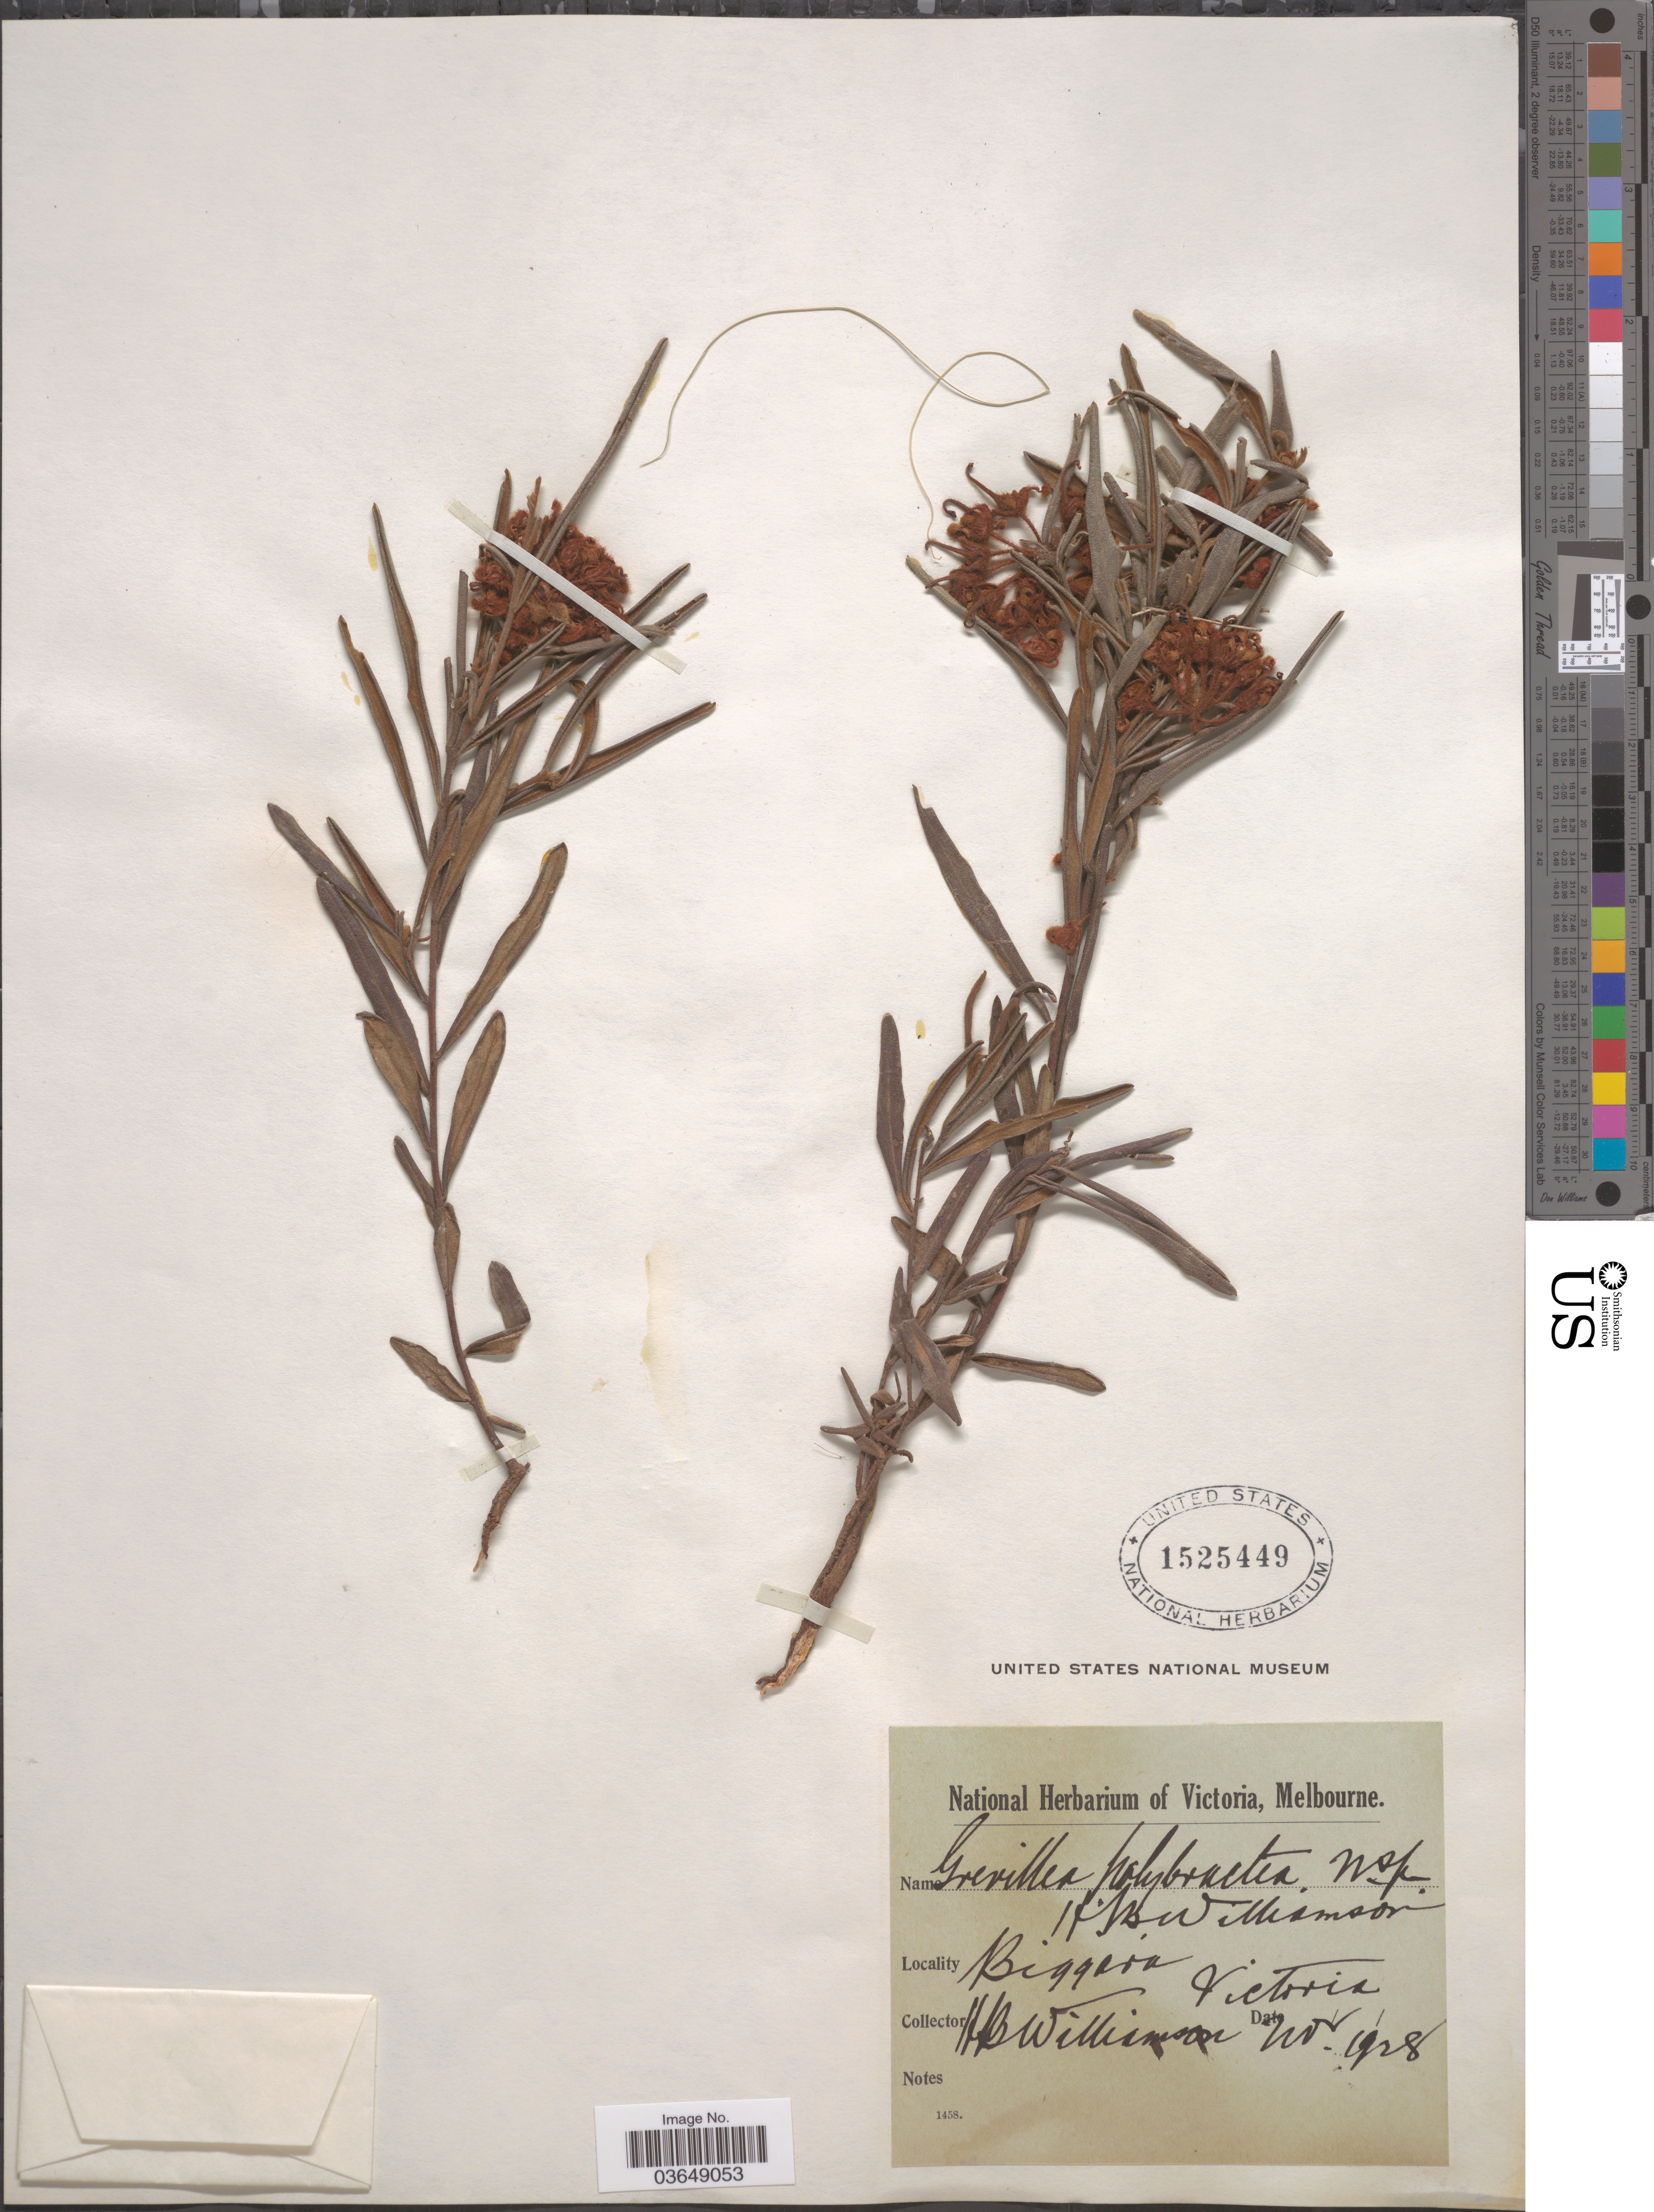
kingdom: Plantae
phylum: Tracheophyta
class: Magnoliopsida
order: Proteales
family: Proteaceae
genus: Grevillea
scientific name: Grevillea polybractea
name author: H.B.Will.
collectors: H. Williamson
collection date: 1928-11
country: Australia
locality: Biggara. Victoria.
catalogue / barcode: US 1525449